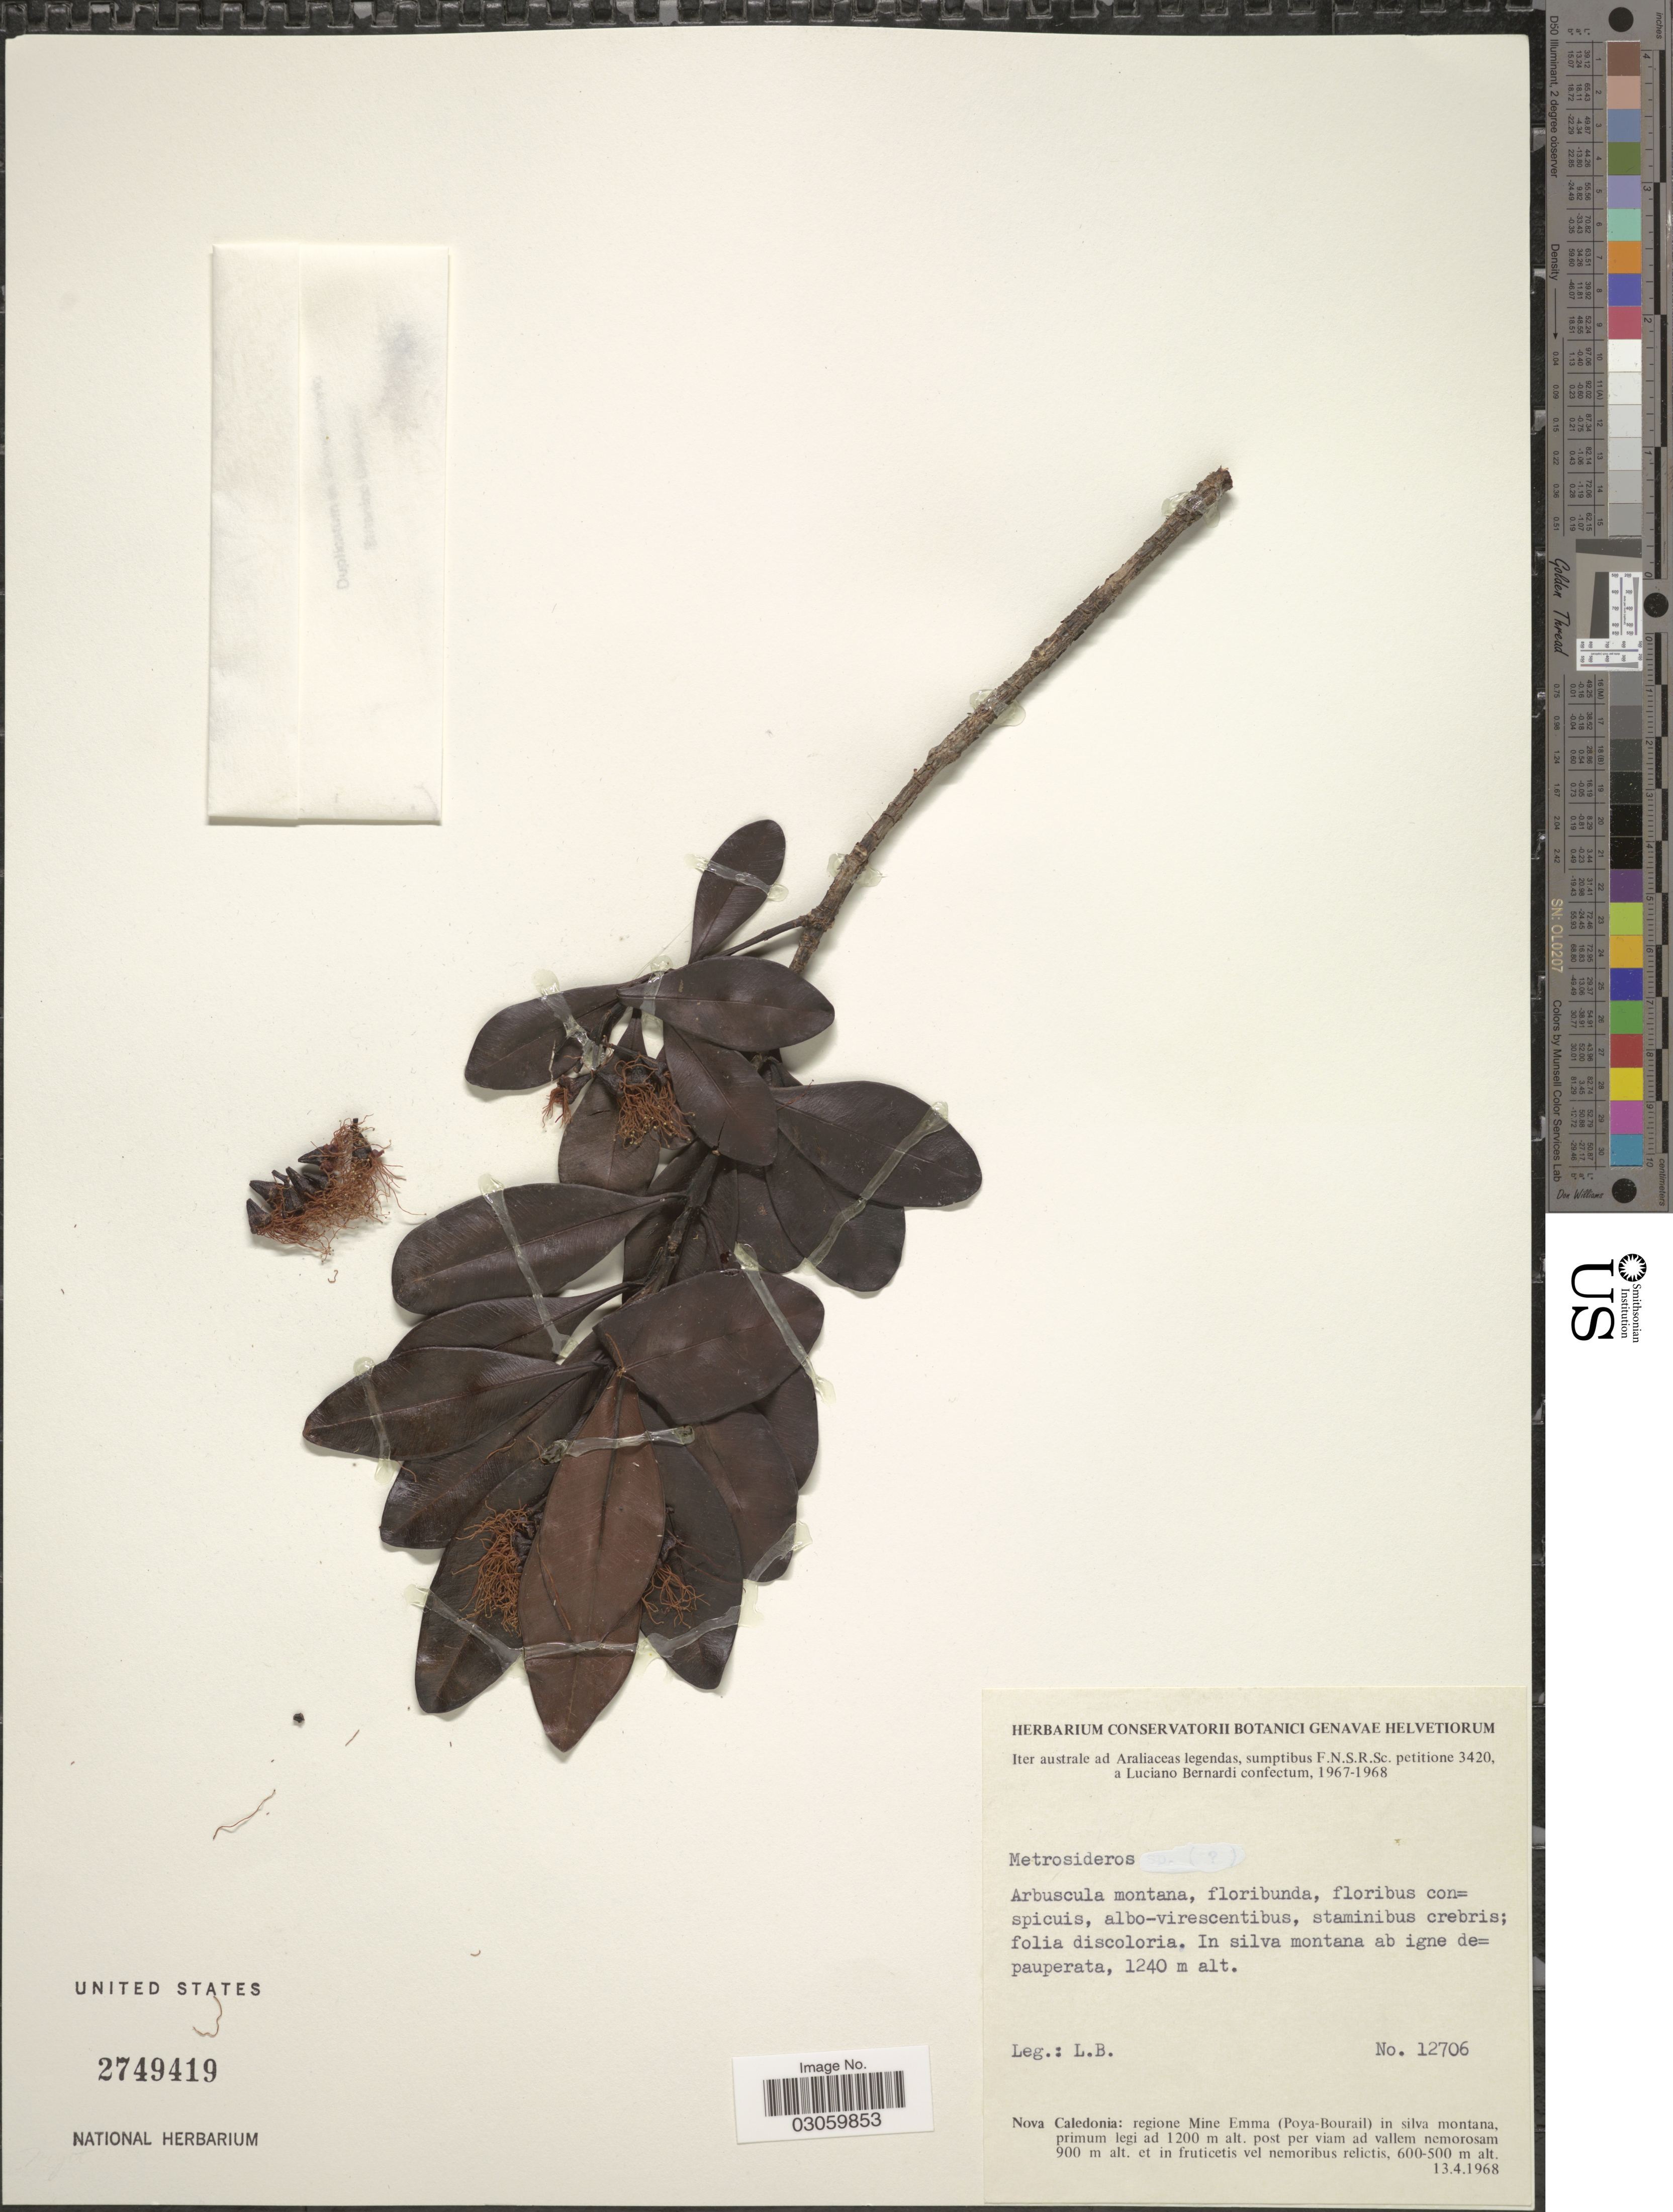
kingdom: Plantae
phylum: Tracheophyta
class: Magnoliopsida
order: Myrtales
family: Myrtaceae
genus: Metrosideros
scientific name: Metrosideros sp.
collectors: L. Bernardi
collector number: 12706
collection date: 1968-04-13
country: New Caledonia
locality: Nova Caledonia: regione Mine Emma (Poya-Bourail) in silva montana.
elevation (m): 500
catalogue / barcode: US 2749419